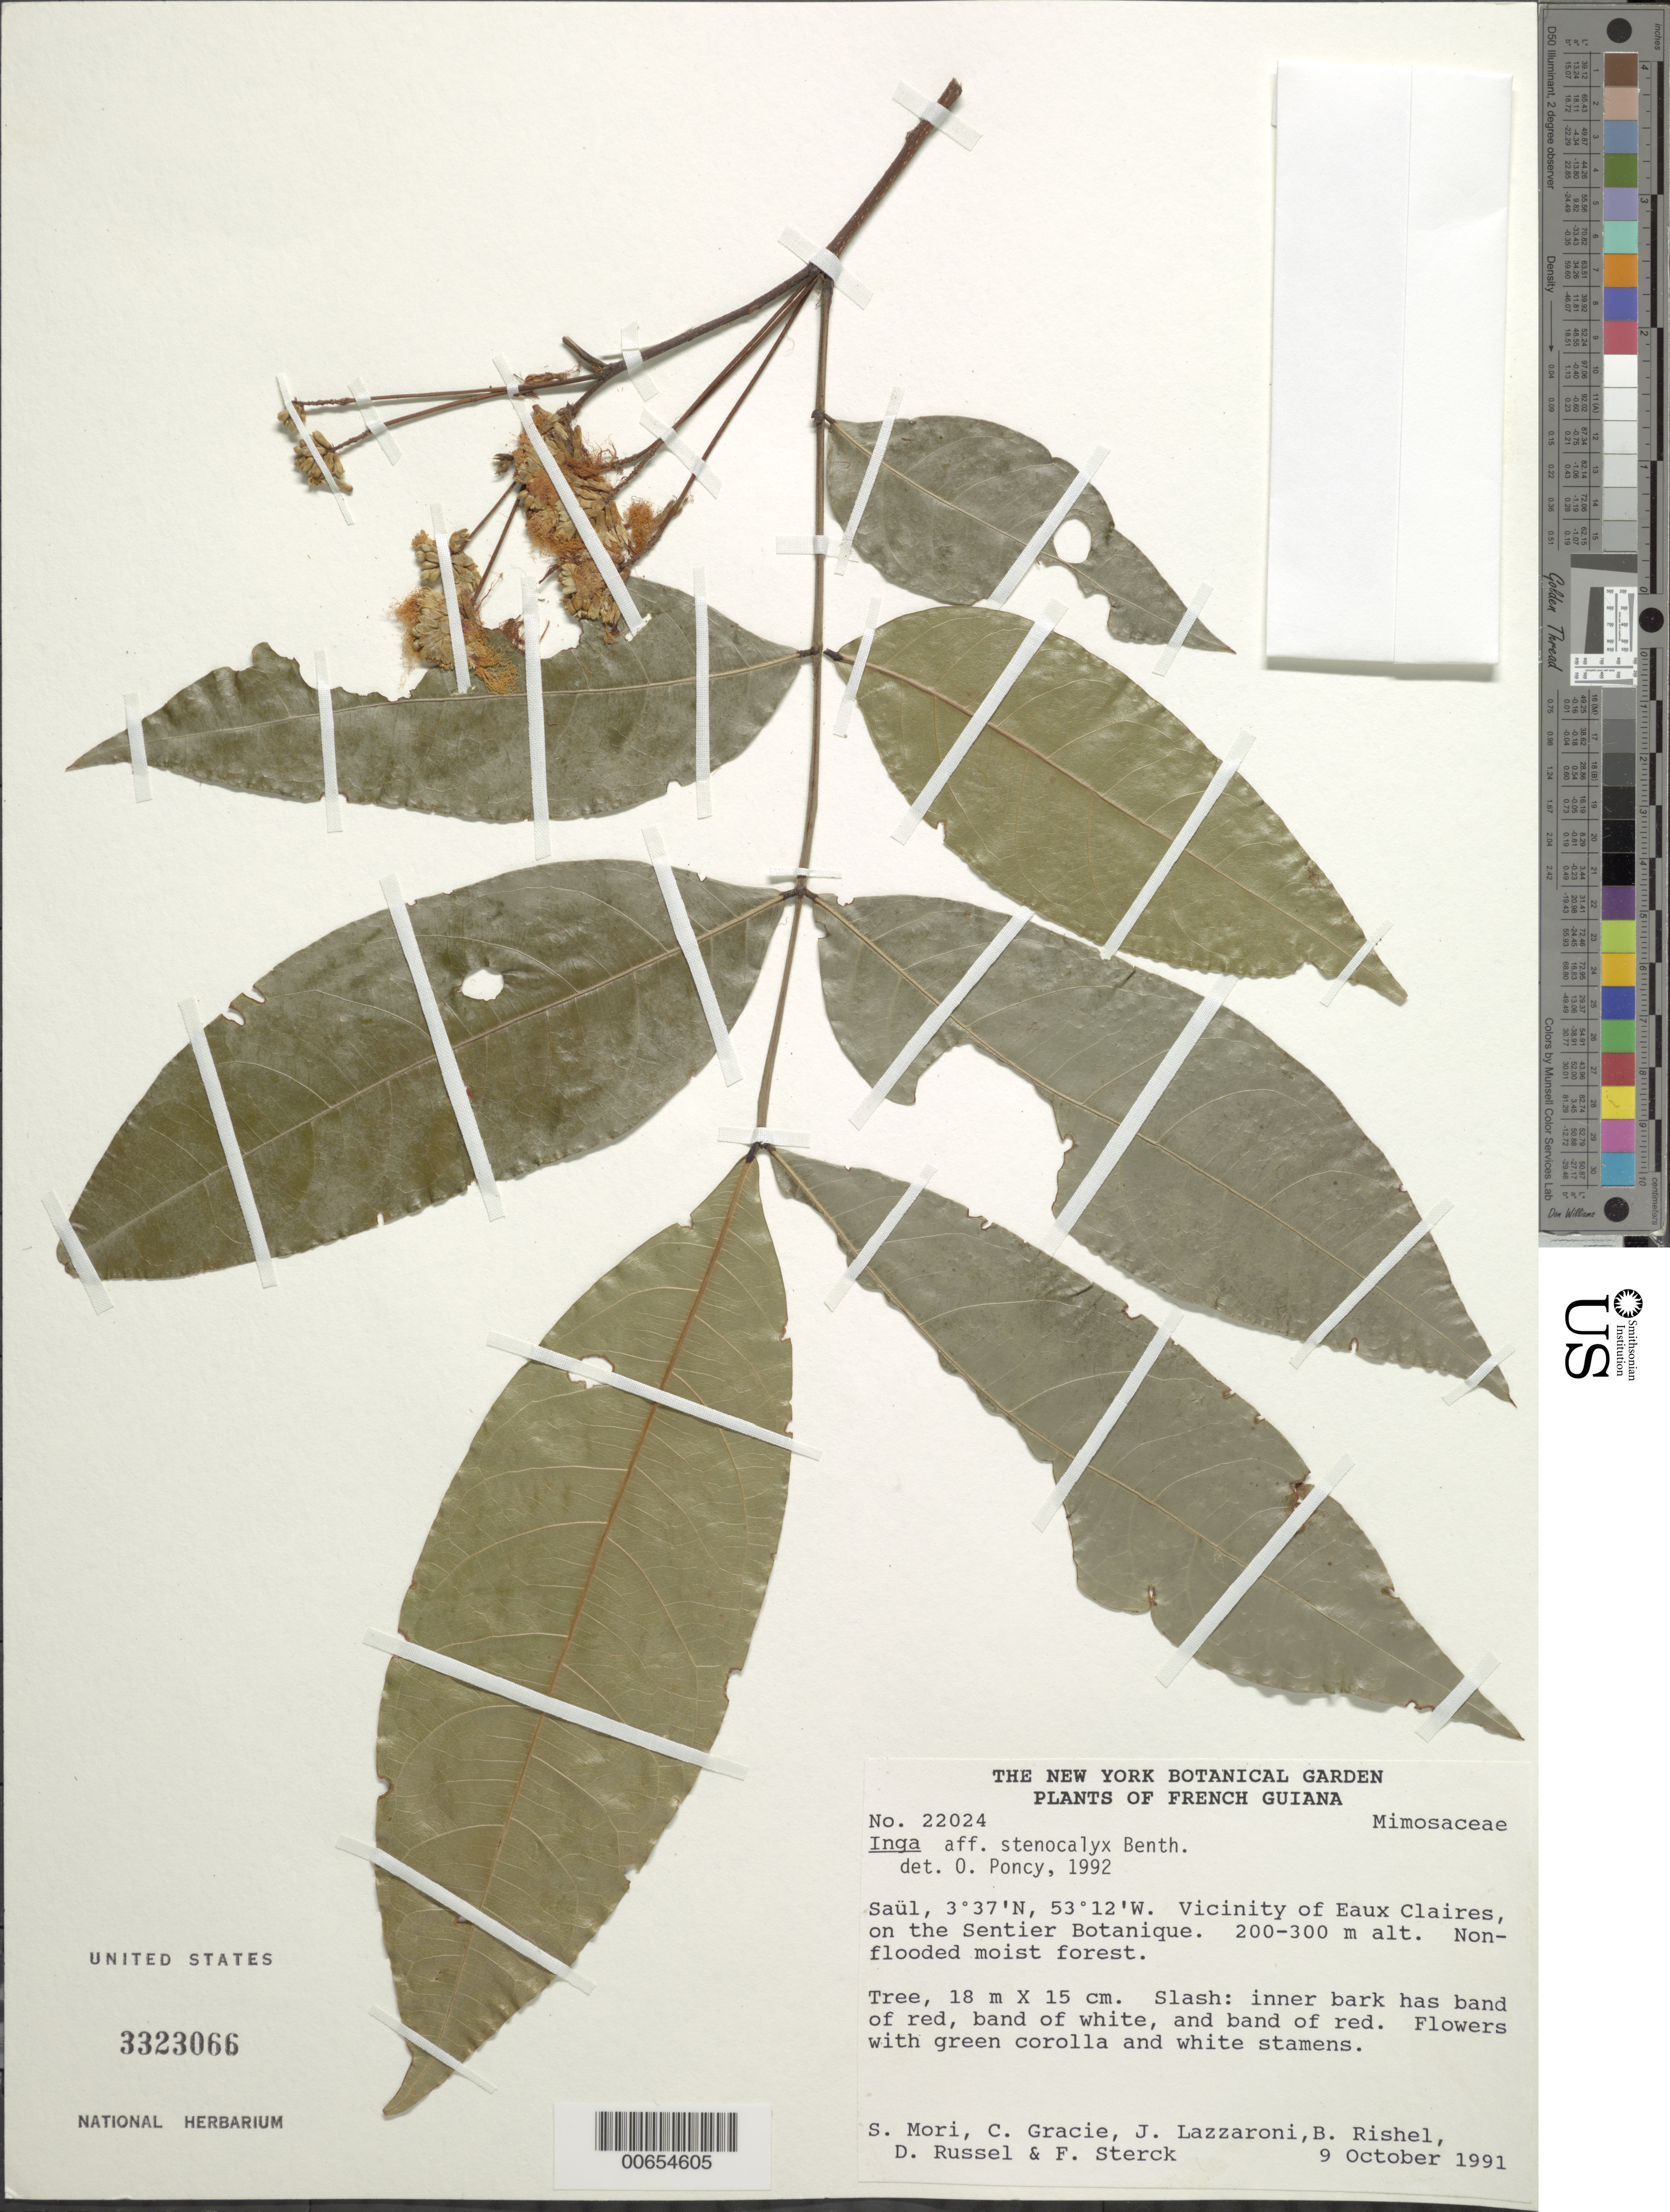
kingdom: Plantae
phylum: Tracheophyta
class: Magnoliopsida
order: Fabales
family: Fabaceae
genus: Inga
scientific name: Inga stenocalyx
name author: Spruce ex Benth.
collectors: S. Mori, C. A. Gracie, J. Lazzaroni, B. Rishel, D. Russell & F. Wright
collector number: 22024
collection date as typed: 9-Oct-91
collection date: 1991-10-09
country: French Guiana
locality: Saül, vicinity of Eaux Claires, on the Sentier Botanique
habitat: Non-flooded moist forest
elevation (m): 200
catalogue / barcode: US 3323066